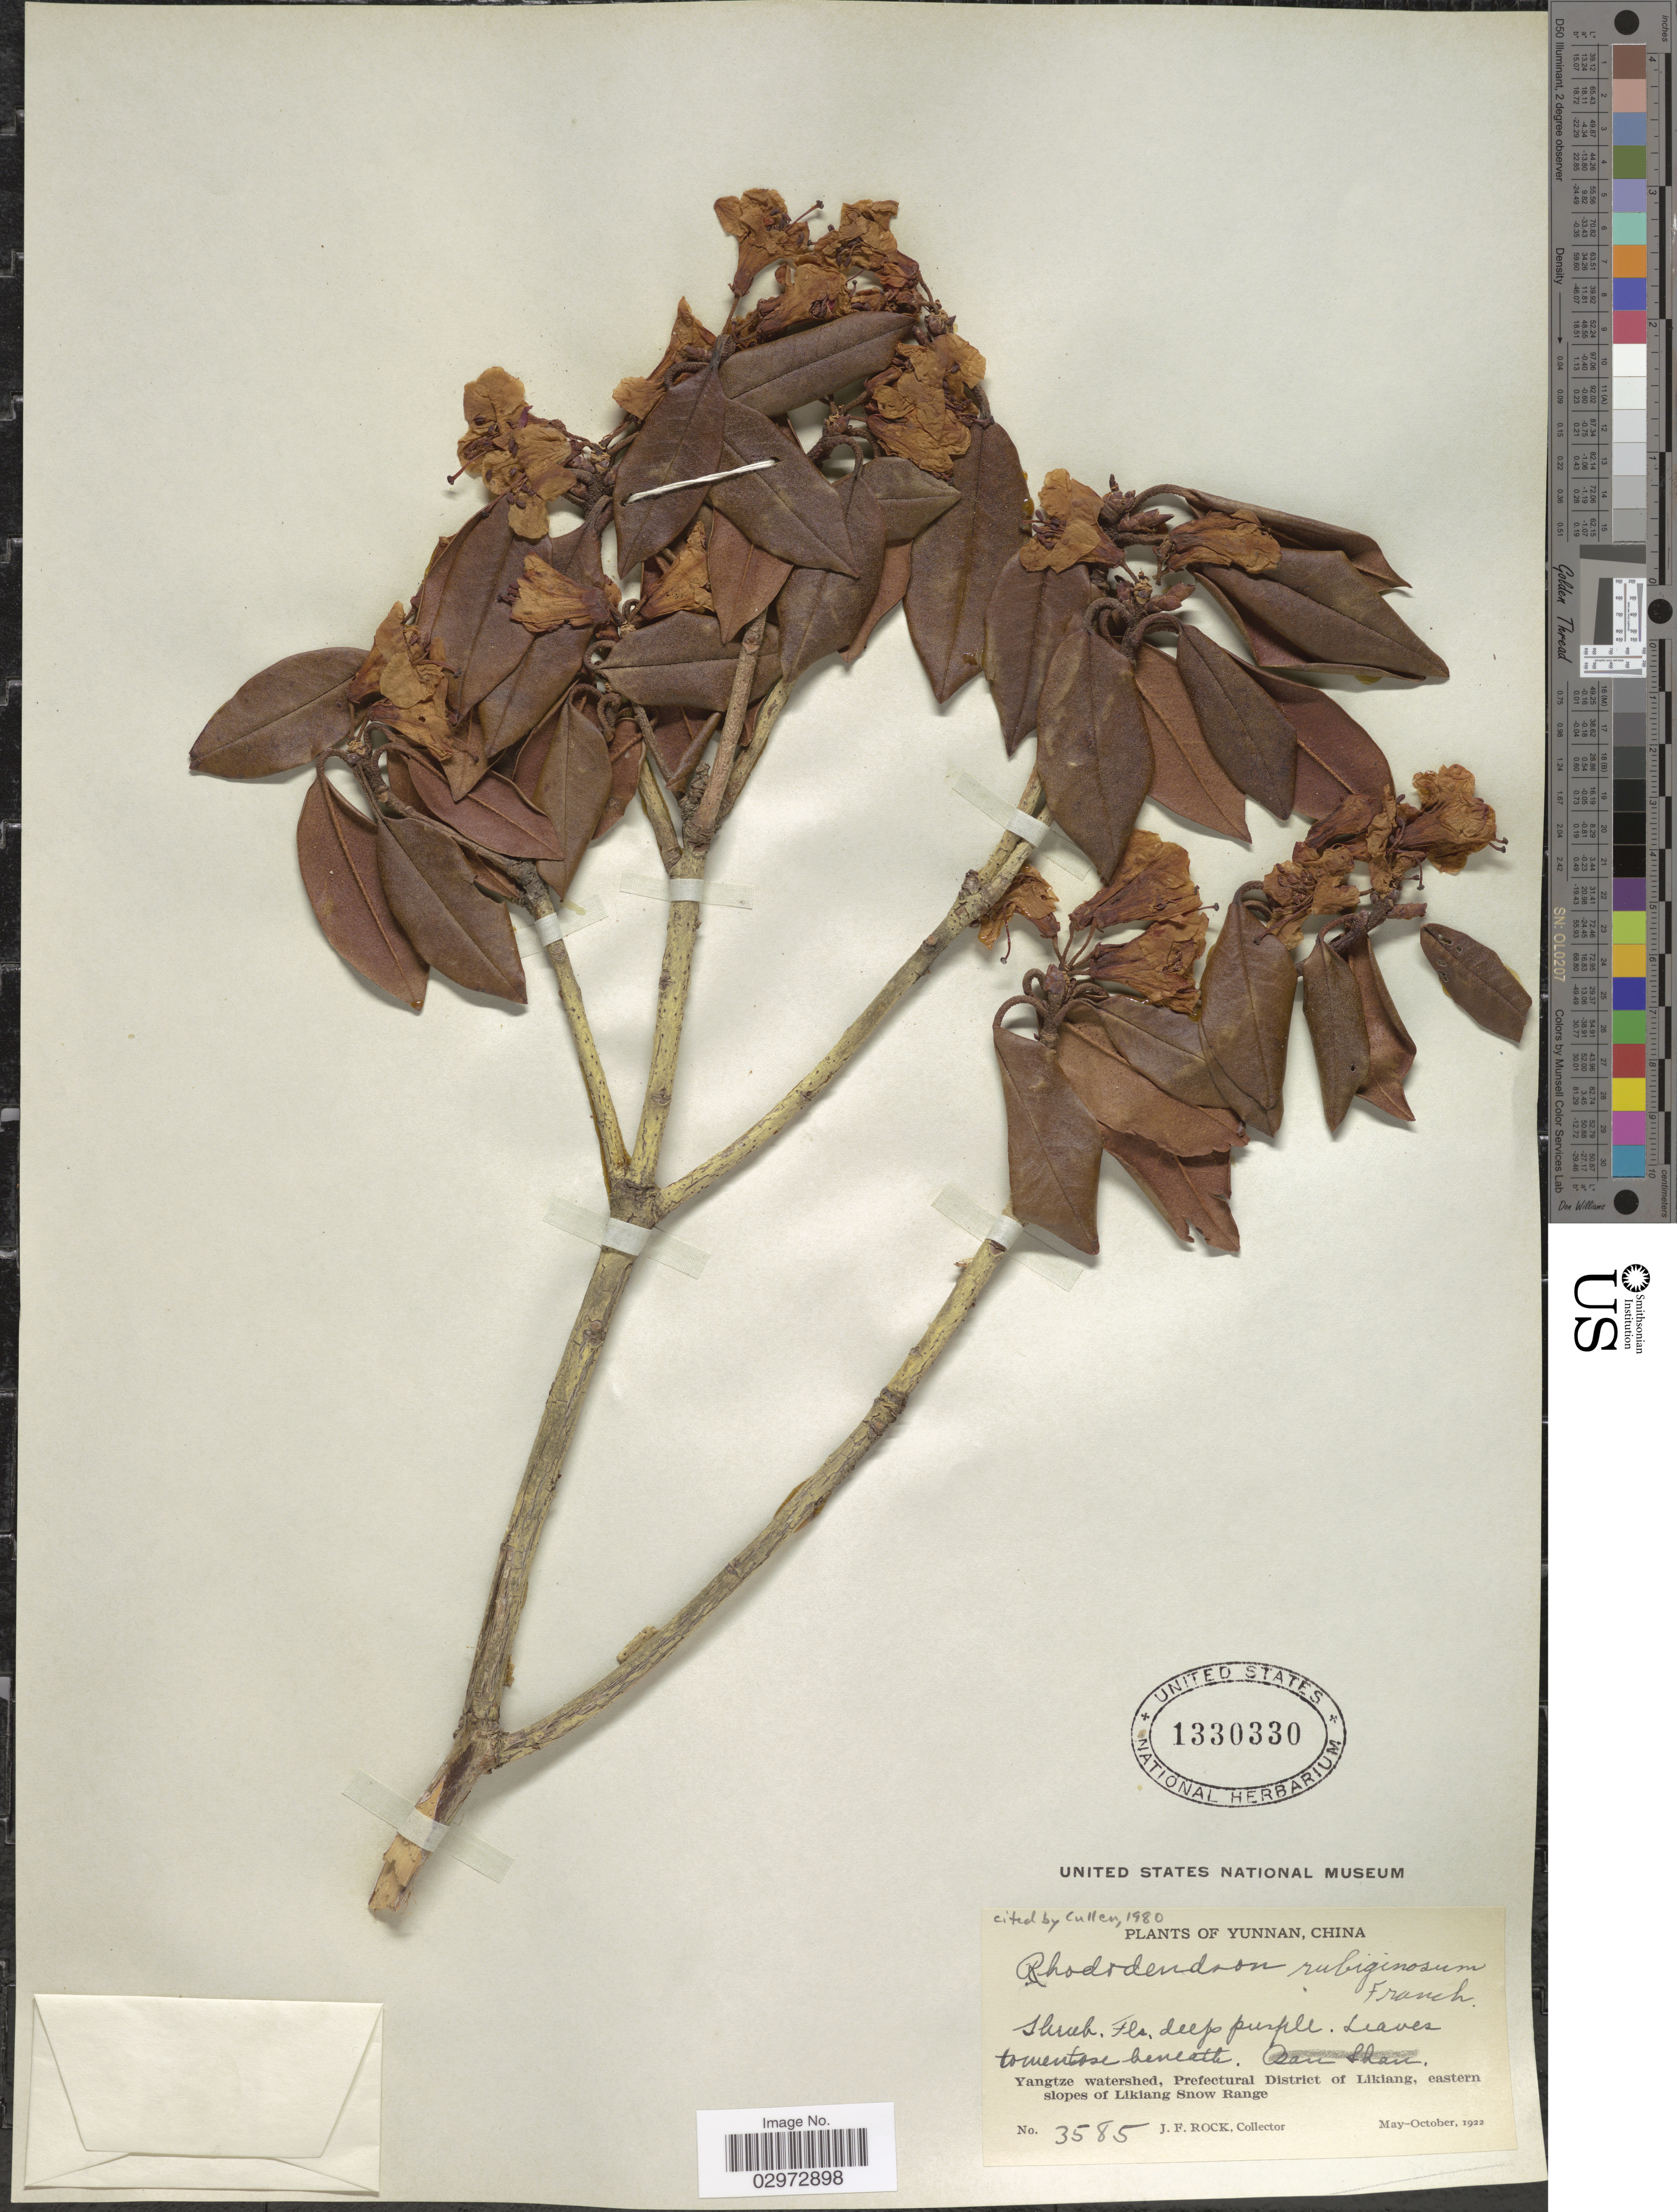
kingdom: Plantae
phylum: Tracheophyta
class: Magnoliopsida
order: Ericales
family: Ericaceae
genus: Rhododendron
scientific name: Rhododendron rubiginosum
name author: Franch.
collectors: J. Rock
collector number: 3585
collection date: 1922-05/1922-10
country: China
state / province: Yunnan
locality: Yangtze watershed, Prefectural District of Likiang, eastern slopes of Likiang Snow Range.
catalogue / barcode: US 1330330